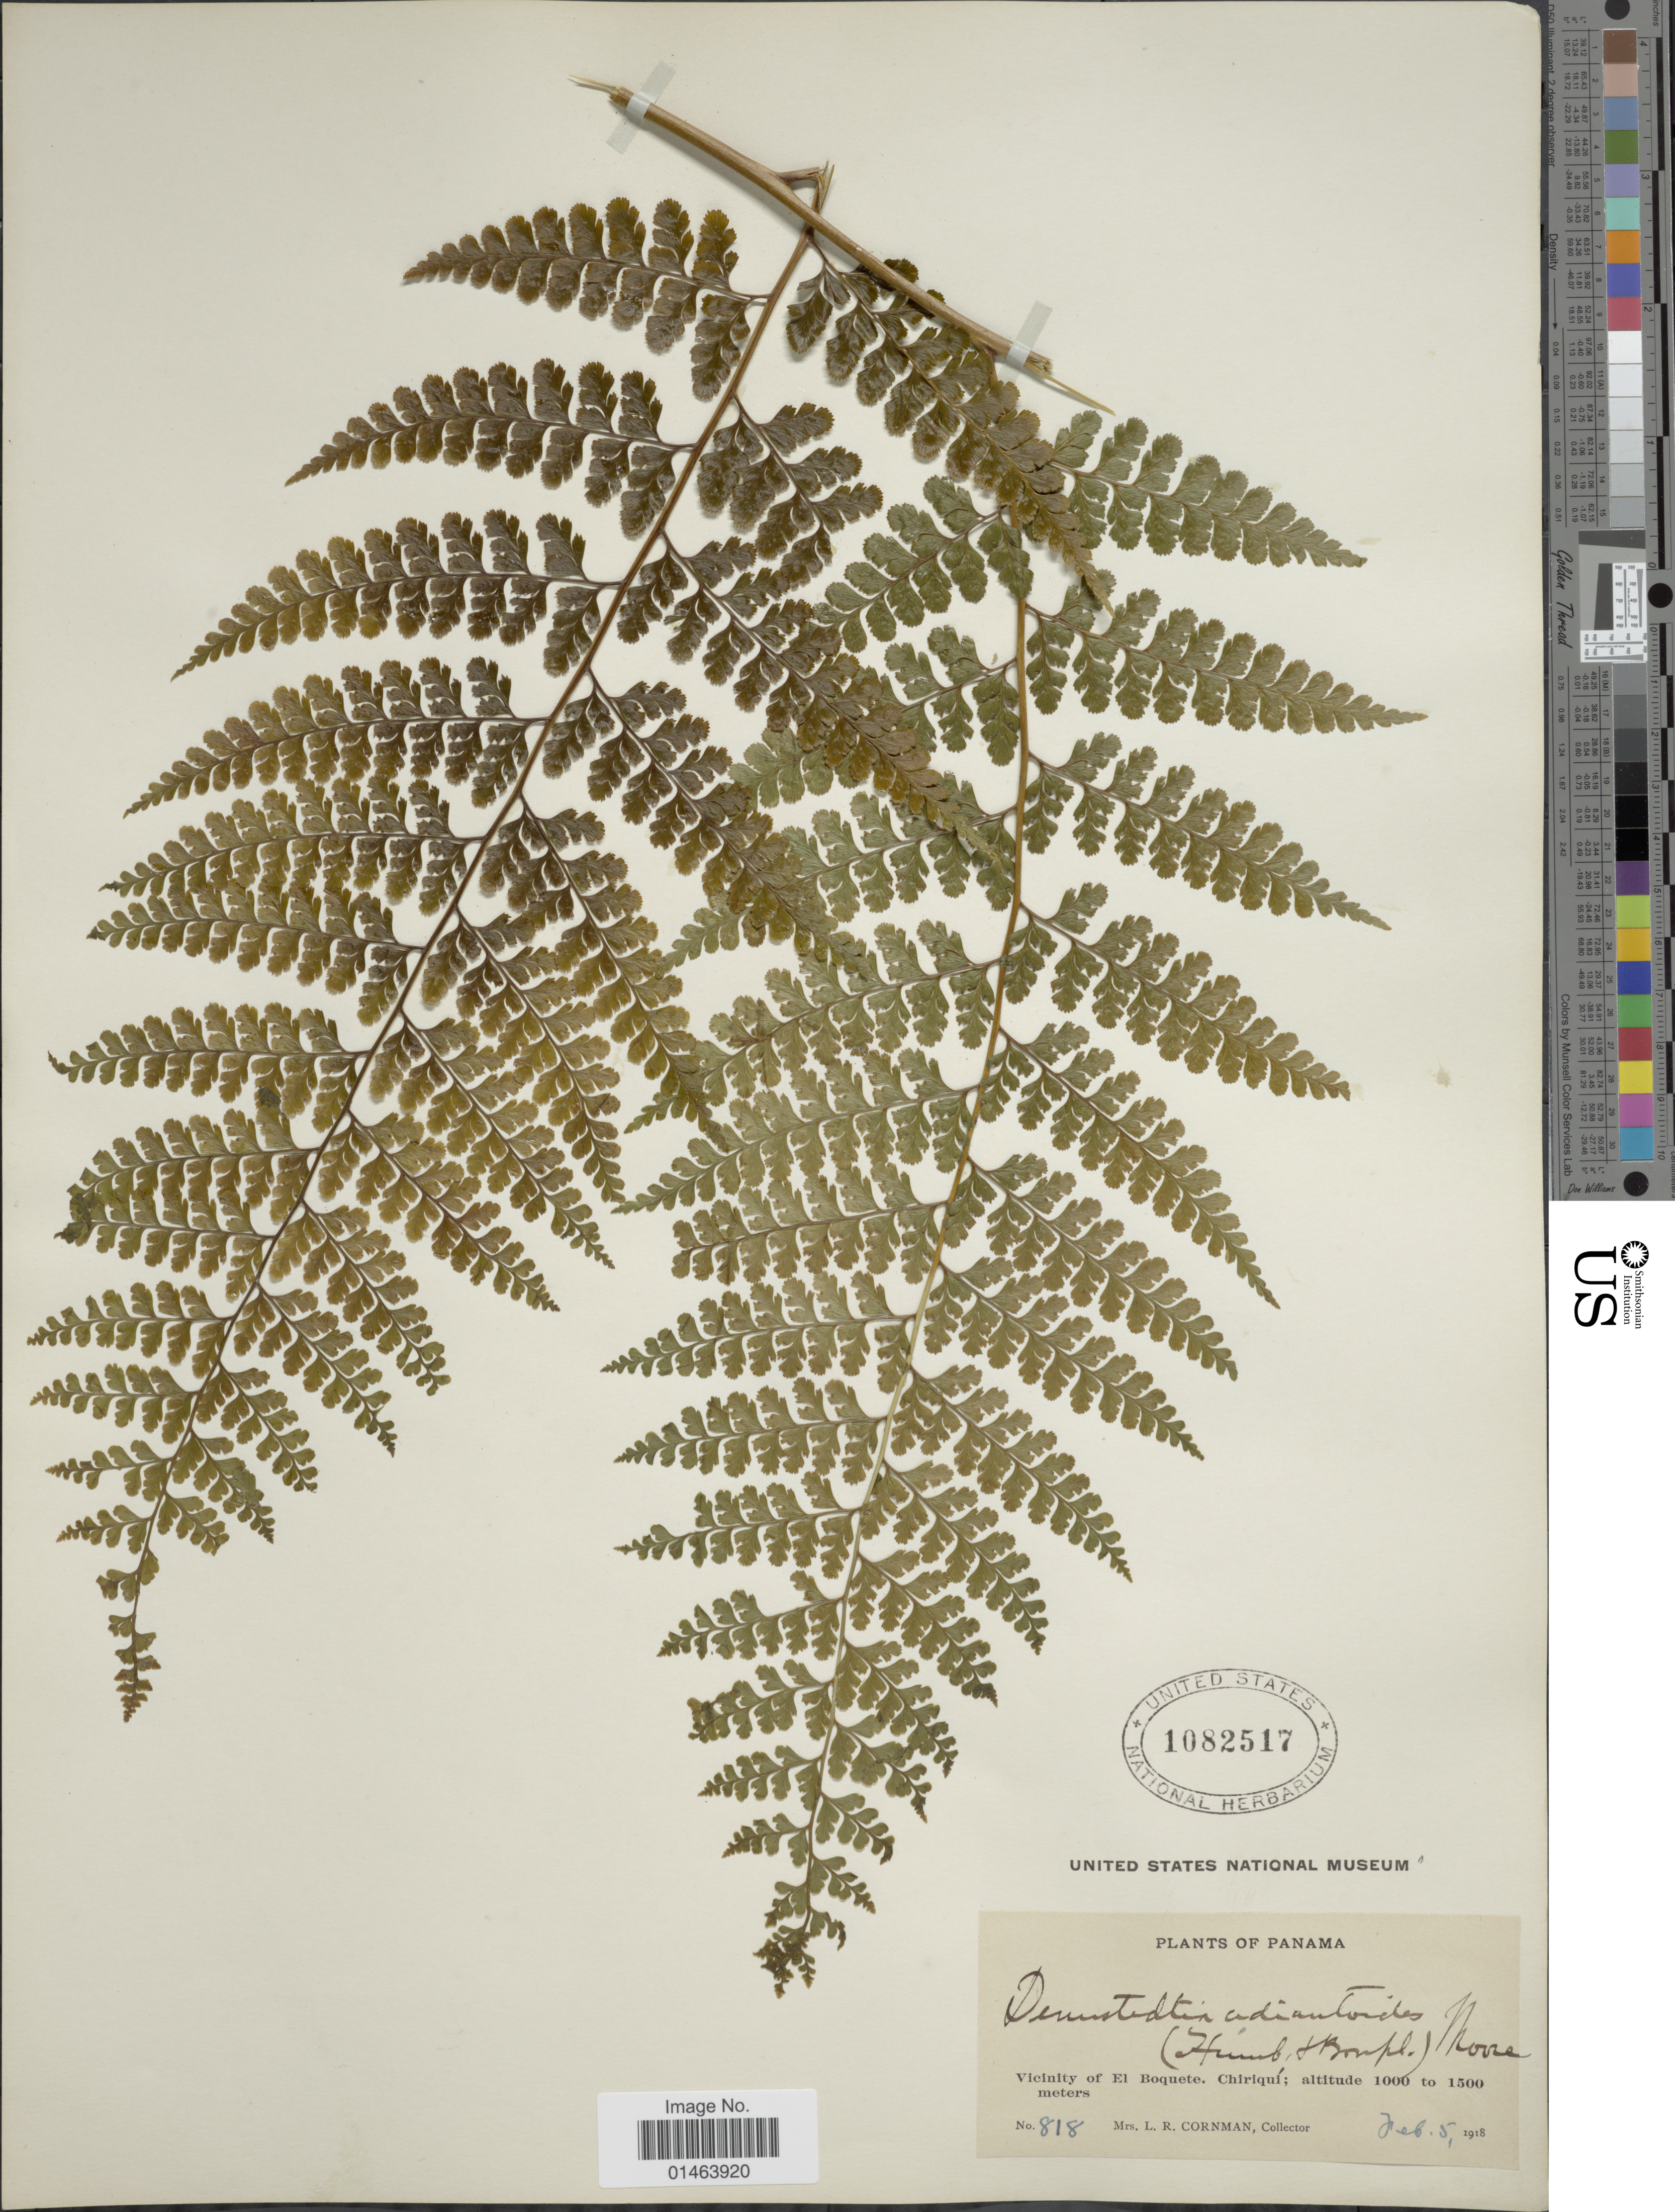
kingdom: Plantae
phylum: Tracheophyta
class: Polypodiopsida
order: Polypodiales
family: Dennstaedtiaceae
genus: Dennstaedtia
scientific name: Dennstaedtia bipinnata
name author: (Cav.) Maxon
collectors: L. Cornman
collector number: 818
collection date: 1918-02-05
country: Panama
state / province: Chiriqui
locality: Panama, Vicinity of El Buquete.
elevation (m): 1000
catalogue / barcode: US 1082517